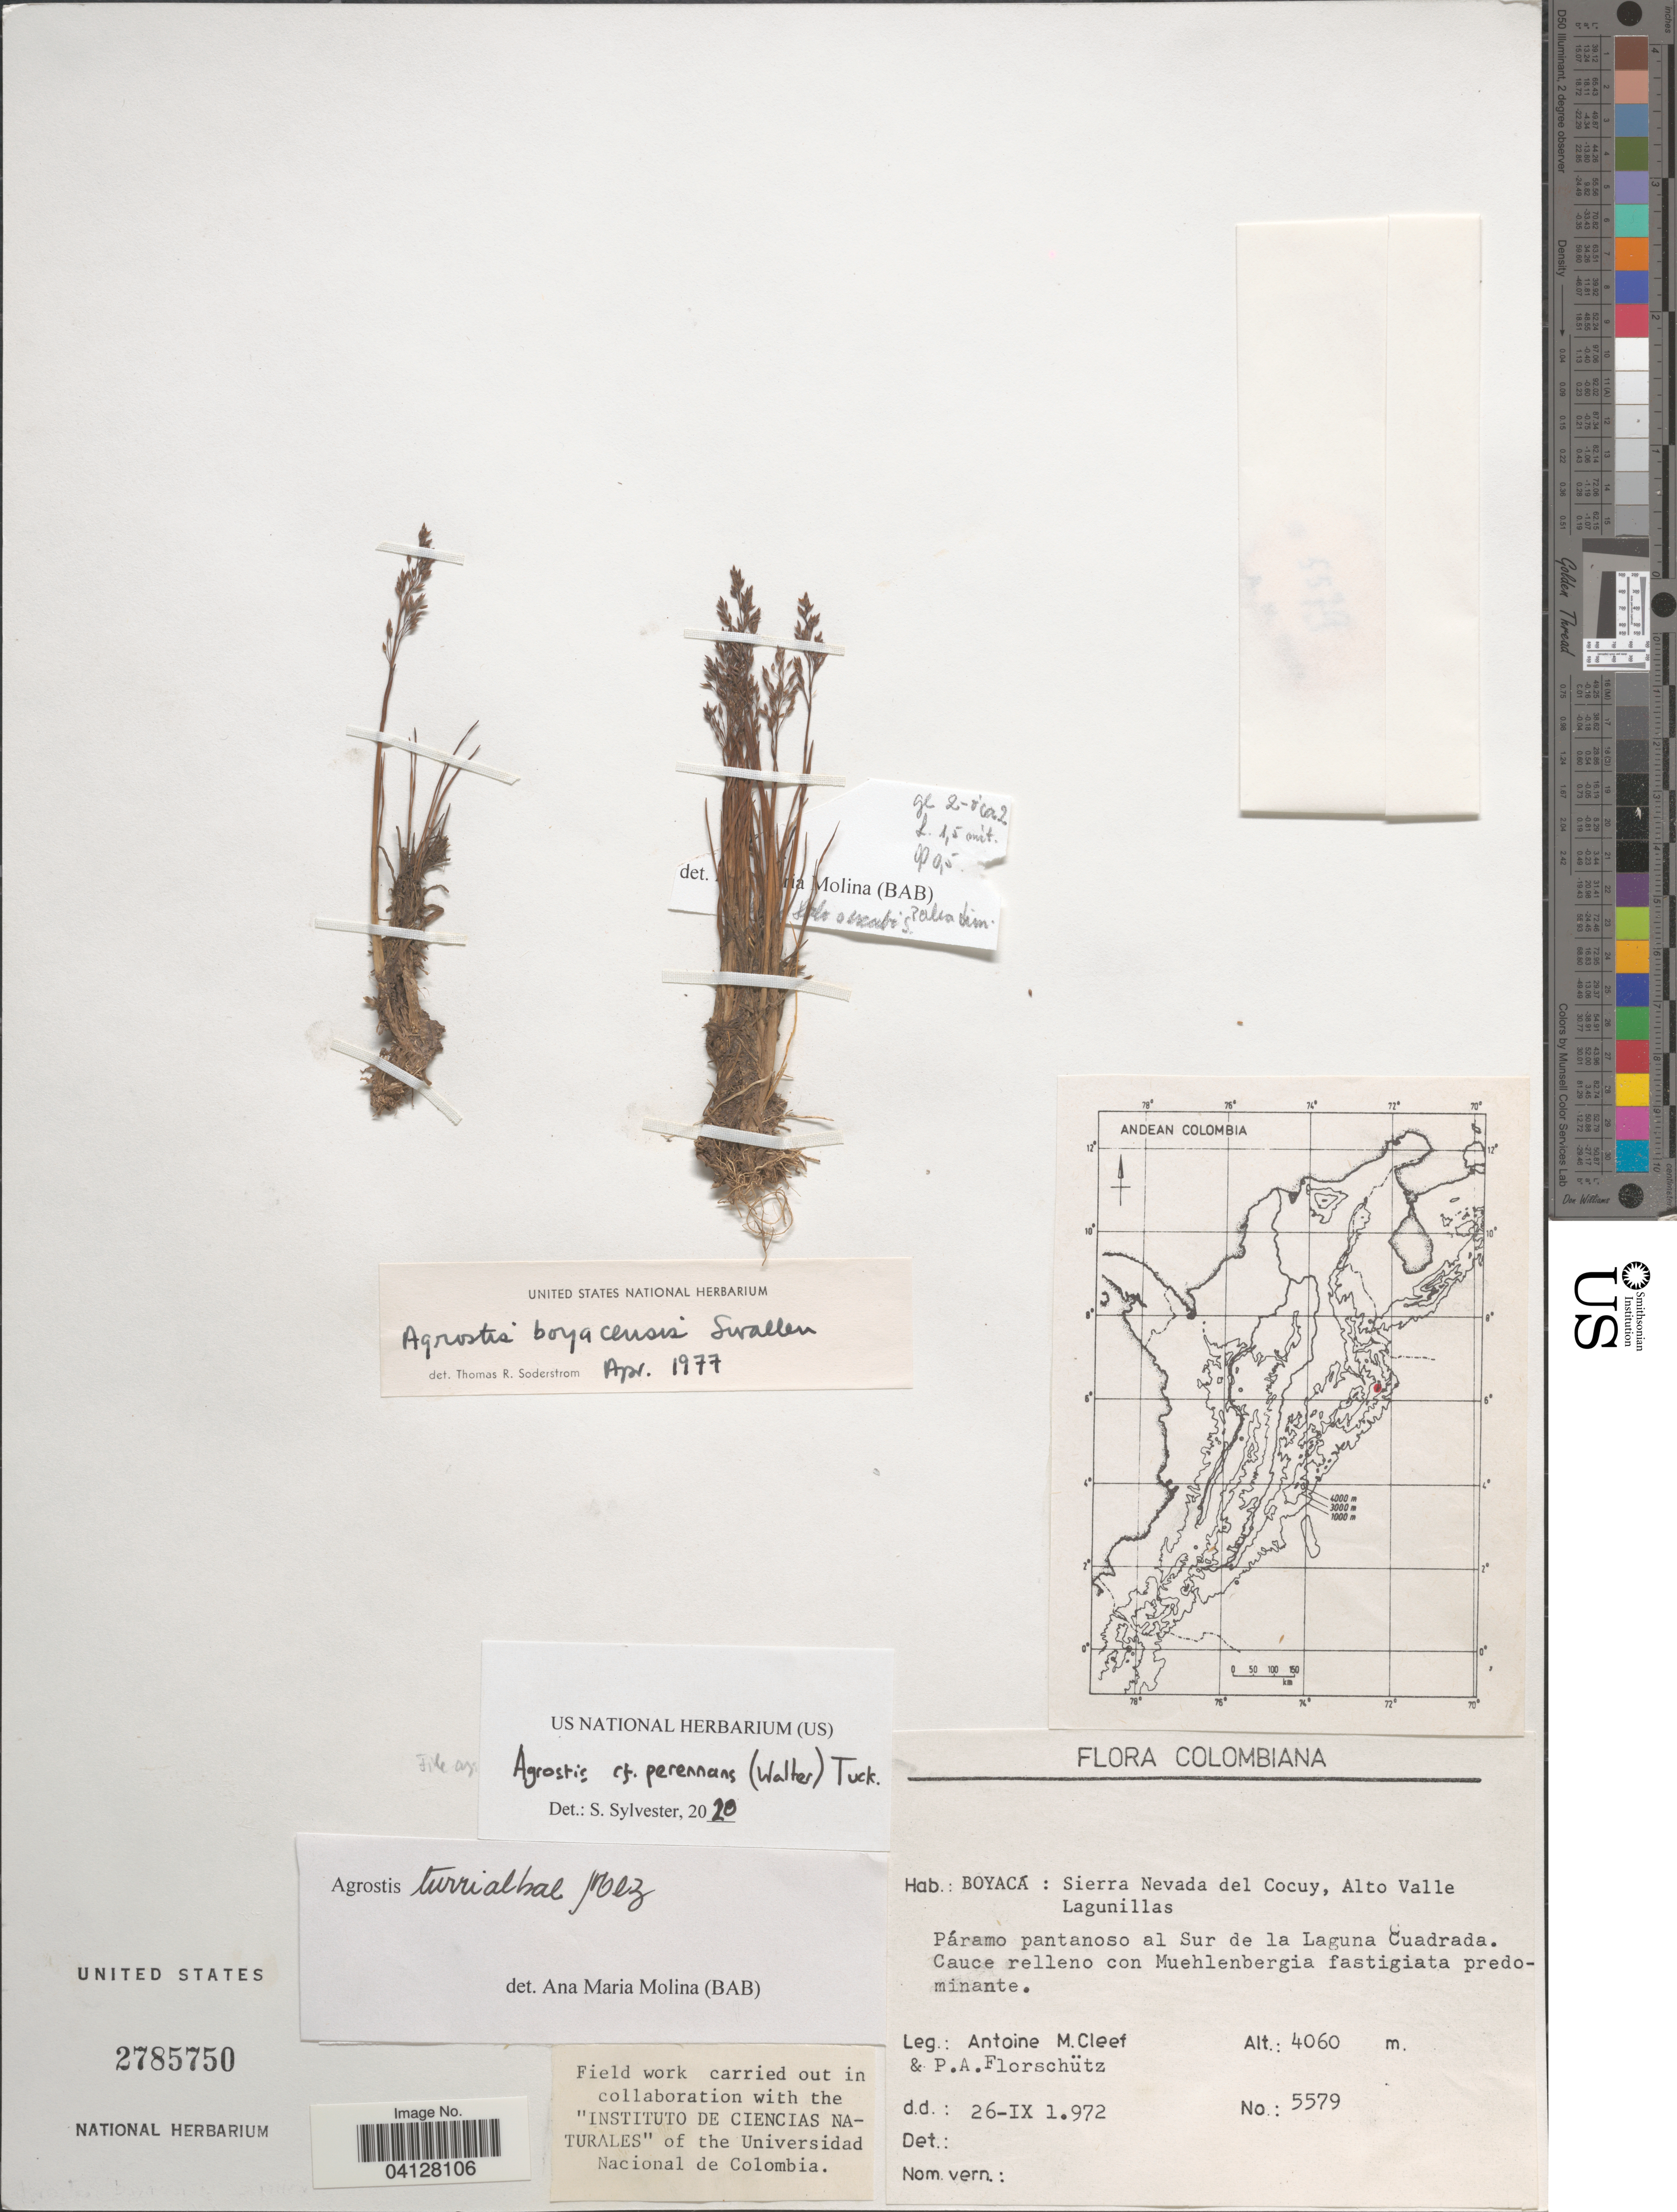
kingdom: Plantae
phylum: Tracheophyta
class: Liliopsida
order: Poales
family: Poaceae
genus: Agrostis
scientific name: Agrostis perennans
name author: (Walter) Tuck.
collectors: A. M. Cleef & P. Florschütz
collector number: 5579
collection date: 1972-09-26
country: Colombia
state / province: Boyacá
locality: Sierra Nevada del Cocuy, Alto Valle Lagunillas. Páramo pantanoso al Sur de la Laguna Cuadrada.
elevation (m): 4060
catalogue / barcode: US 2785750